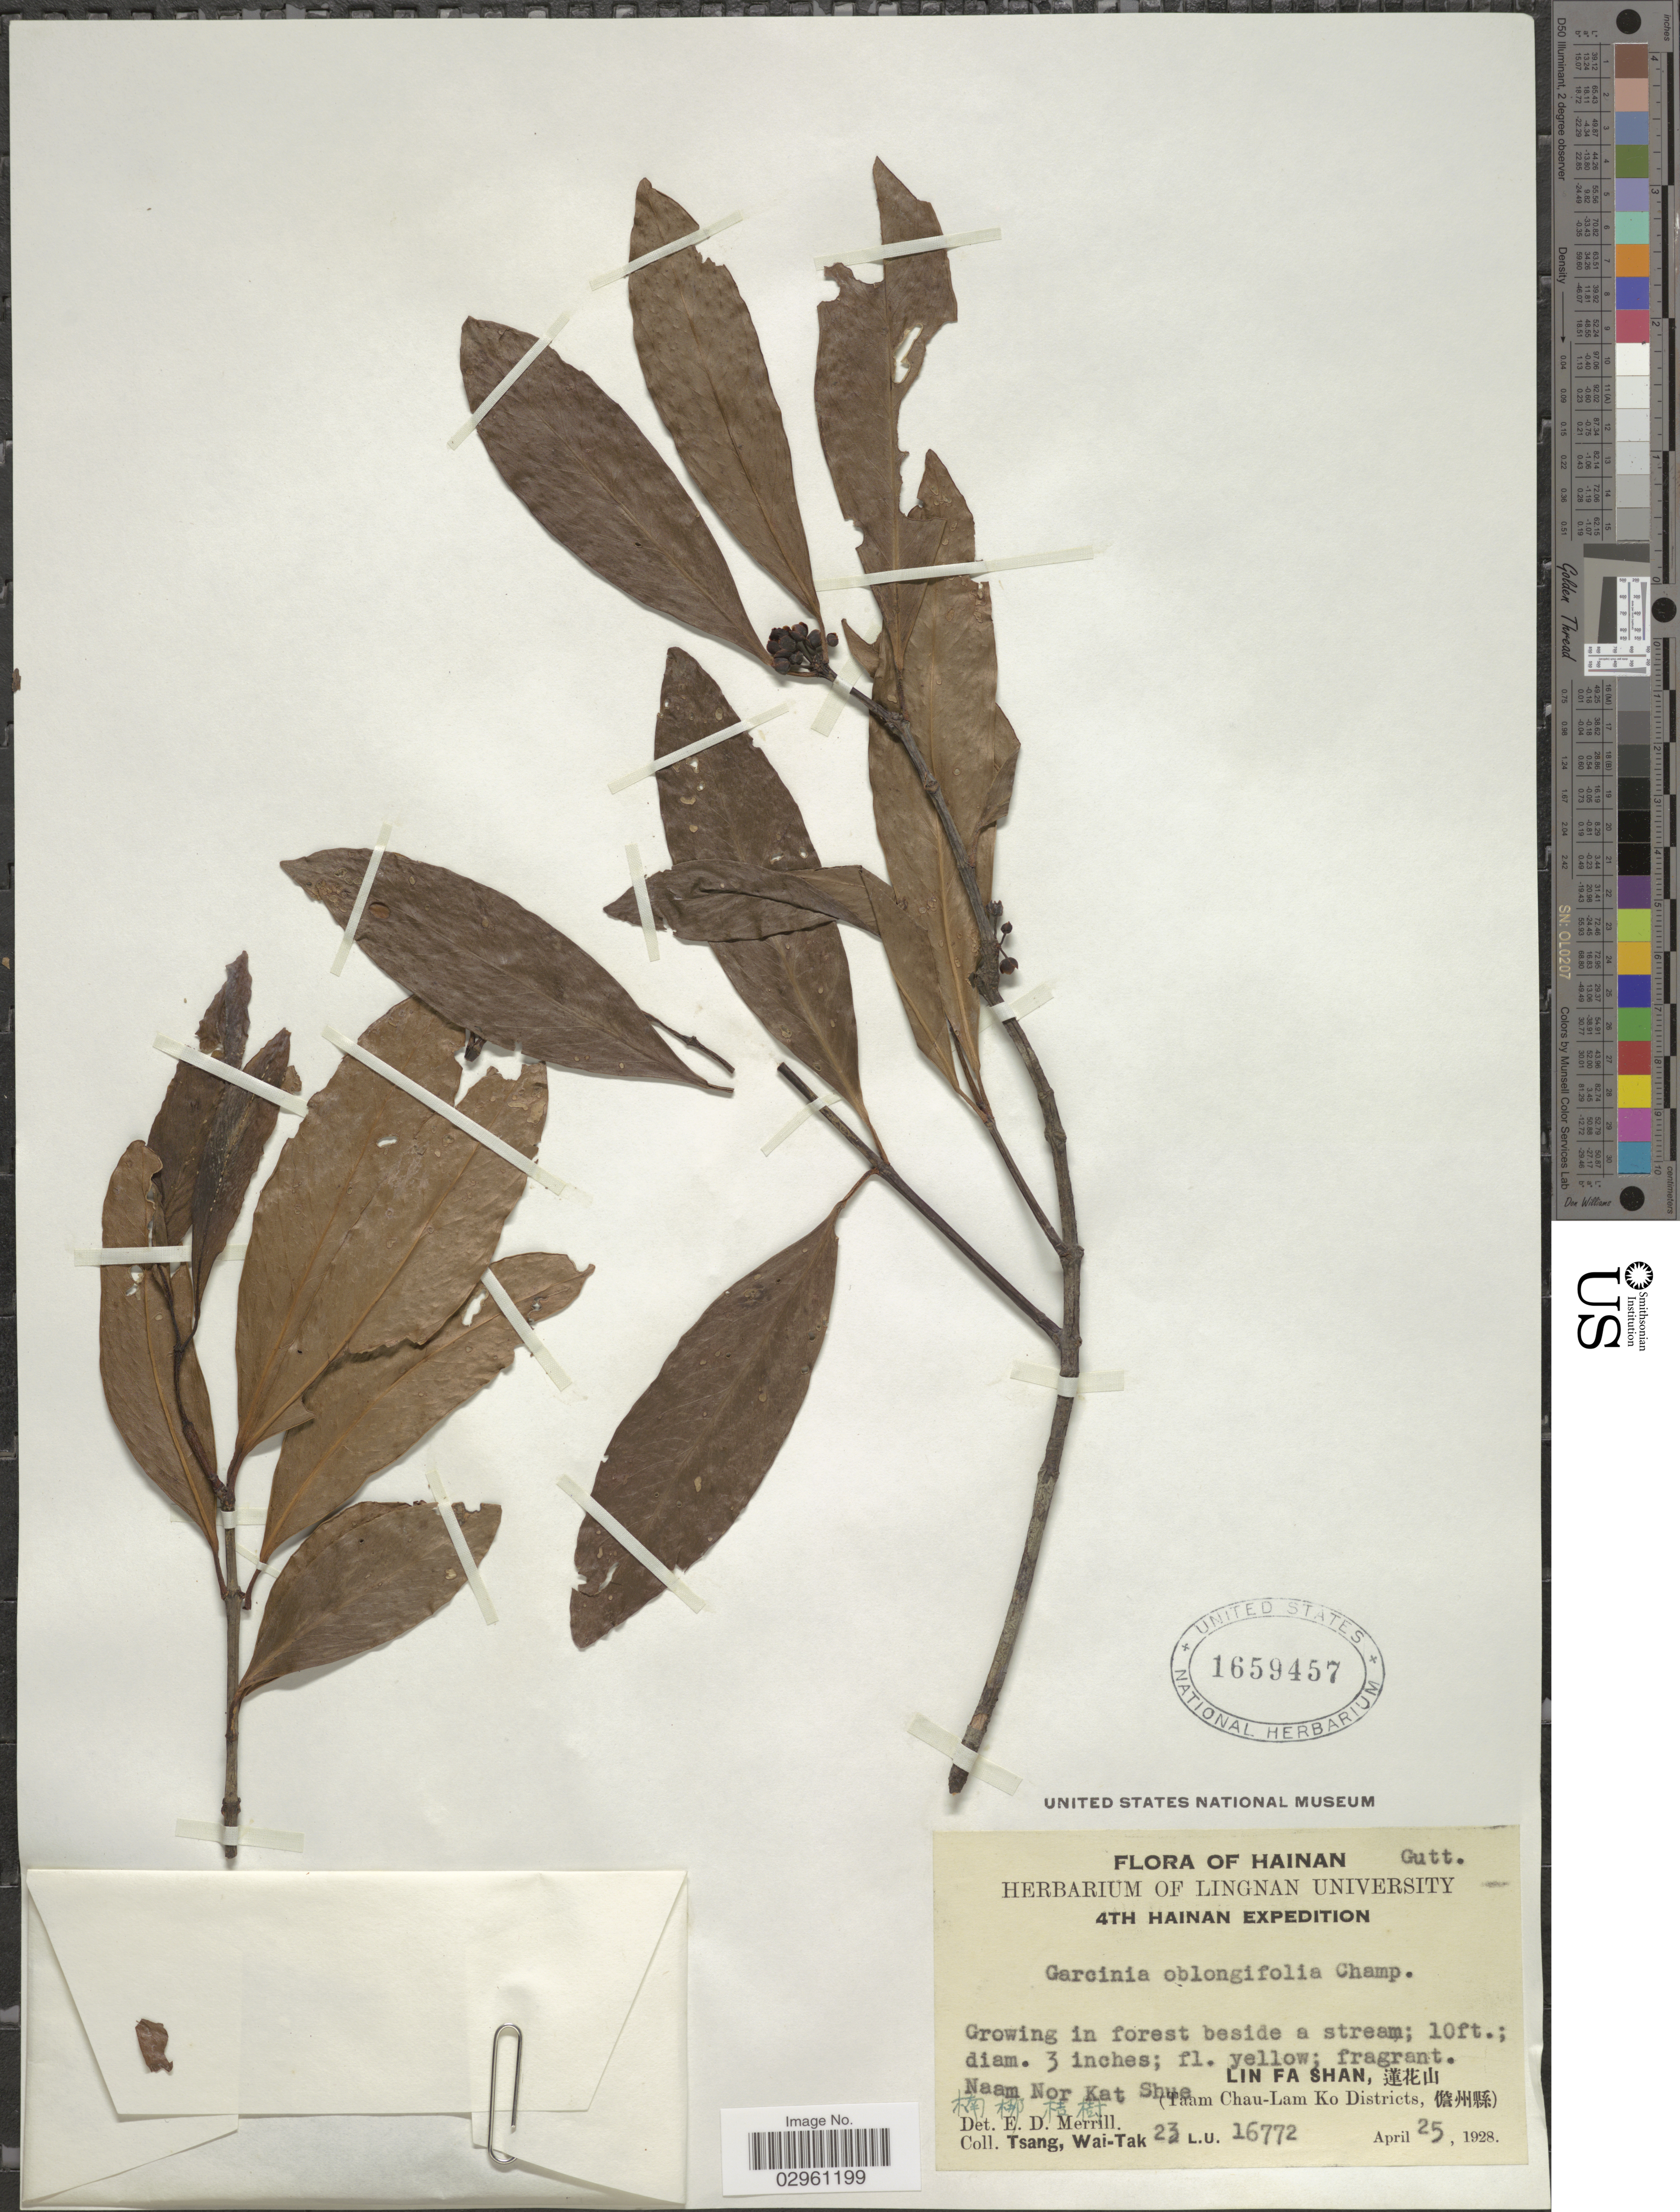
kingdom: Plantae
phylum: Tracheophyta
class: Magnoliopsida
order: Malpighiales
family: Clusiaceae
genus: Garcinia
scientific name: Garcinia oblongifolia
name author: Champ. ex Benth.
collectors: W. T. Tsang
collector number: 23 L.U. 16722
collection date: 1928-04-25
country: China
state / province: Hainan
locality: Lin Fa Shan, Naam Nor Kat Shue (Taam Chau-Lam Ko Districts)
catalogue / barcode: US 1659457